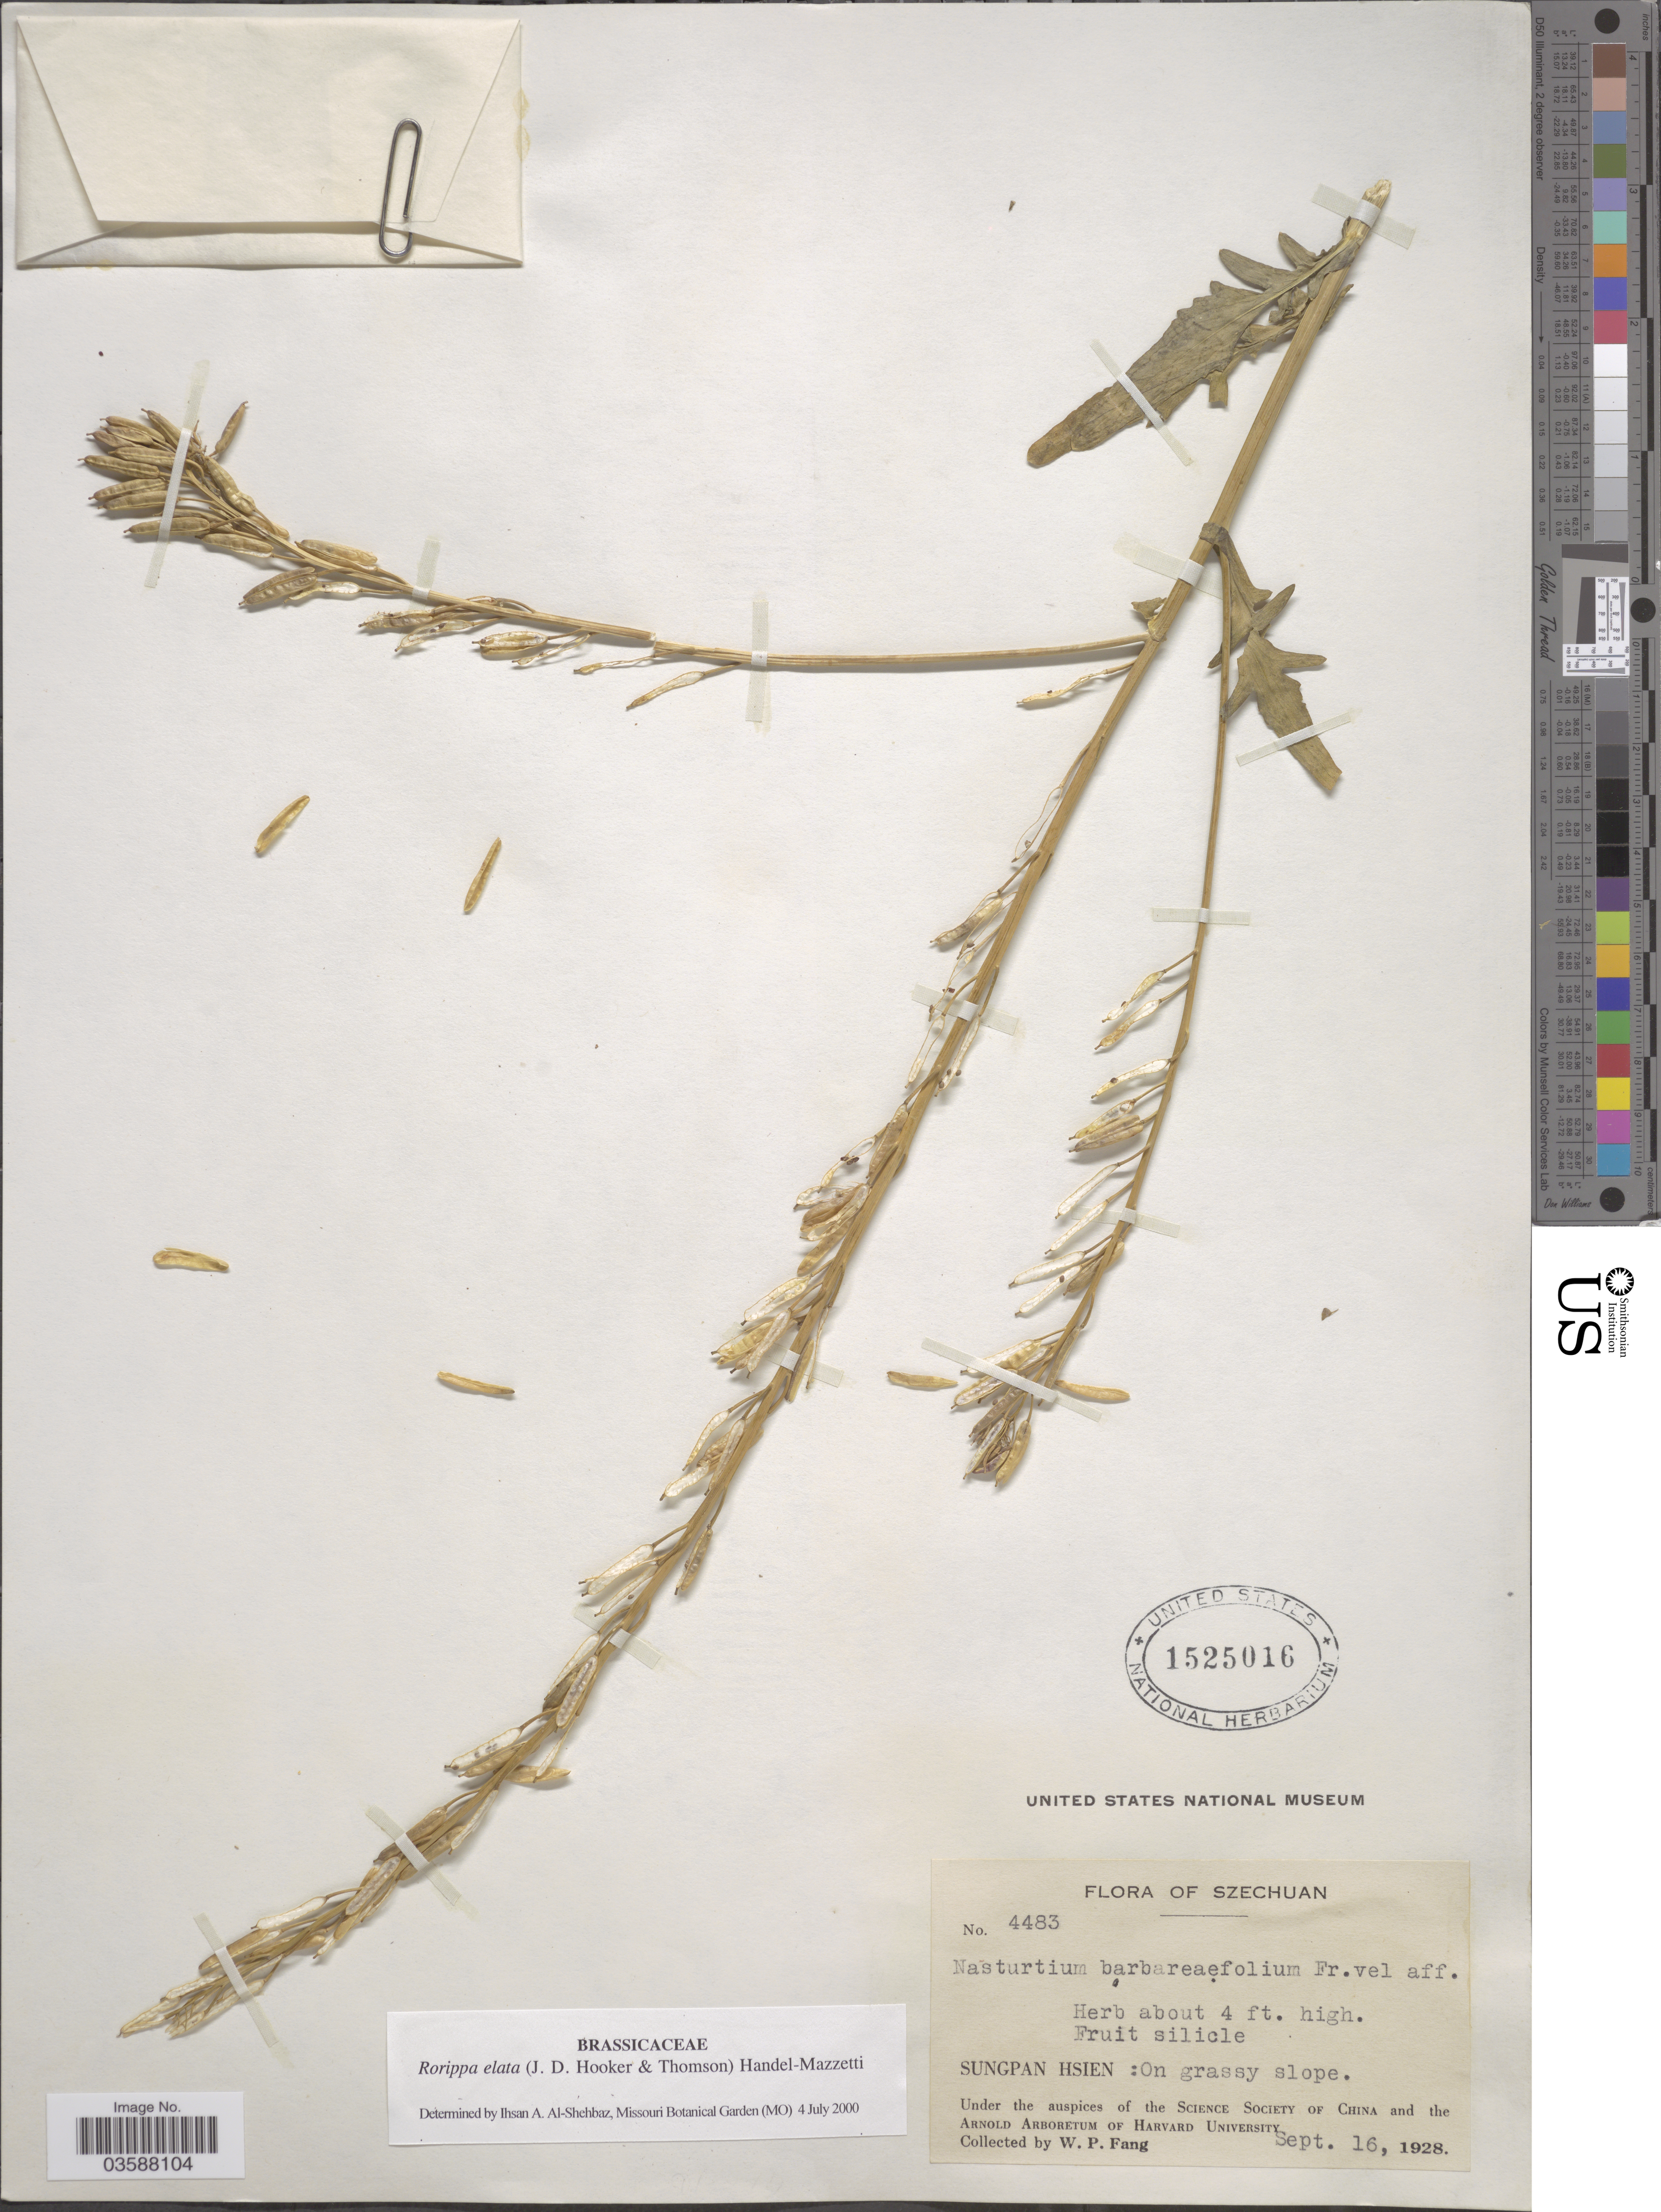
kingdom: Plantae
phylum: Tracheophyta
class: Magnoliopsida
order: Brassicales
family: Brassicaceae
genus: Rorippa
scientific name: Rorippa elata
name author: (Hook. f. & Thomson) Hand.-Mazz.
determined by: Al-Shehbaz, I. A., (MO), Missouri Botanical Garden (UNITED STATES)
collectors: W. P. Fang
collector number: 4483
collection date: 1928-09-16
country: China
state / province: Sichuan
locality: Szechuan. Sungpan Hsien: On grassy slope.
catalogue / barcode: US 1525016